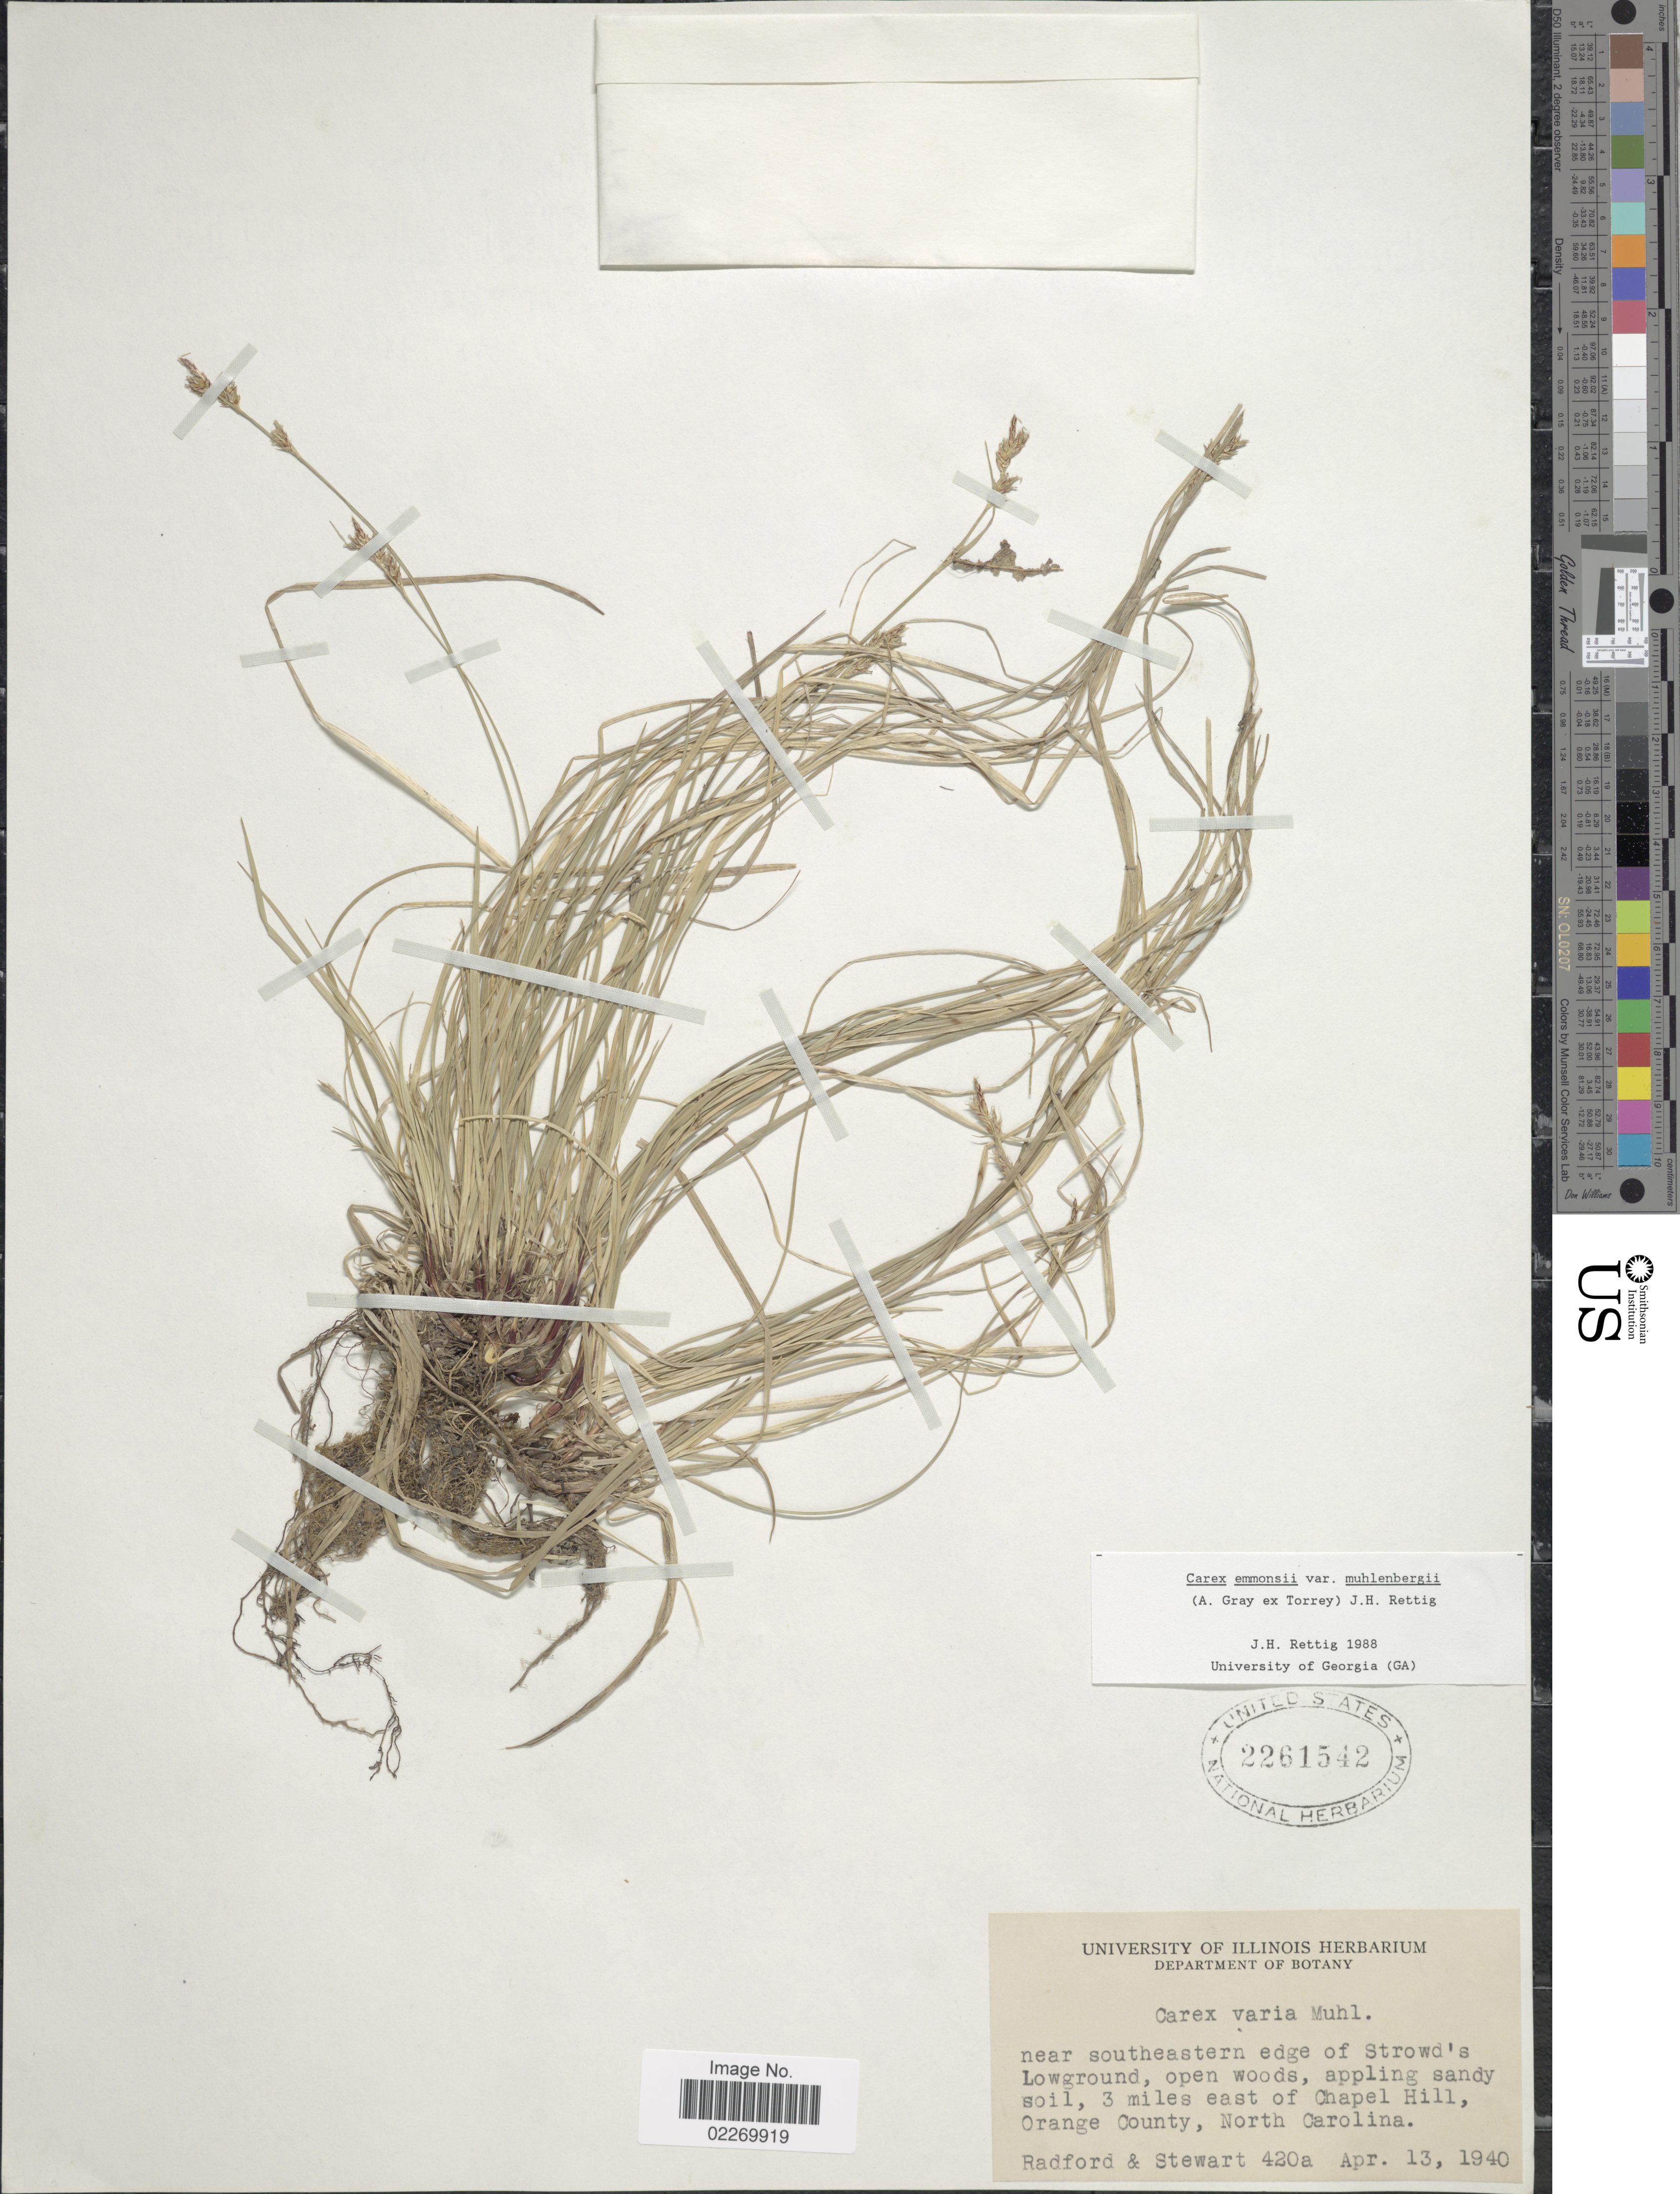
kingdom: Plantae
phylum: Tracheophyta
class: Liliopsida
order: Poales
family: Cyperaceae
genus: Carex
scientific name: Carex albicans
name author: Willd. ex Spreng.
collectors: Radford & Stewart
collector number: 420A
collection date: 1940-04-13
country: United States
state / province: North Carolina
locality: Near southeastern edge of Strowd's Lowground, open woods, appling sandy soil, 3 miles east of Chapel Hill, Orange County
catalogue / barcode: US 2261542